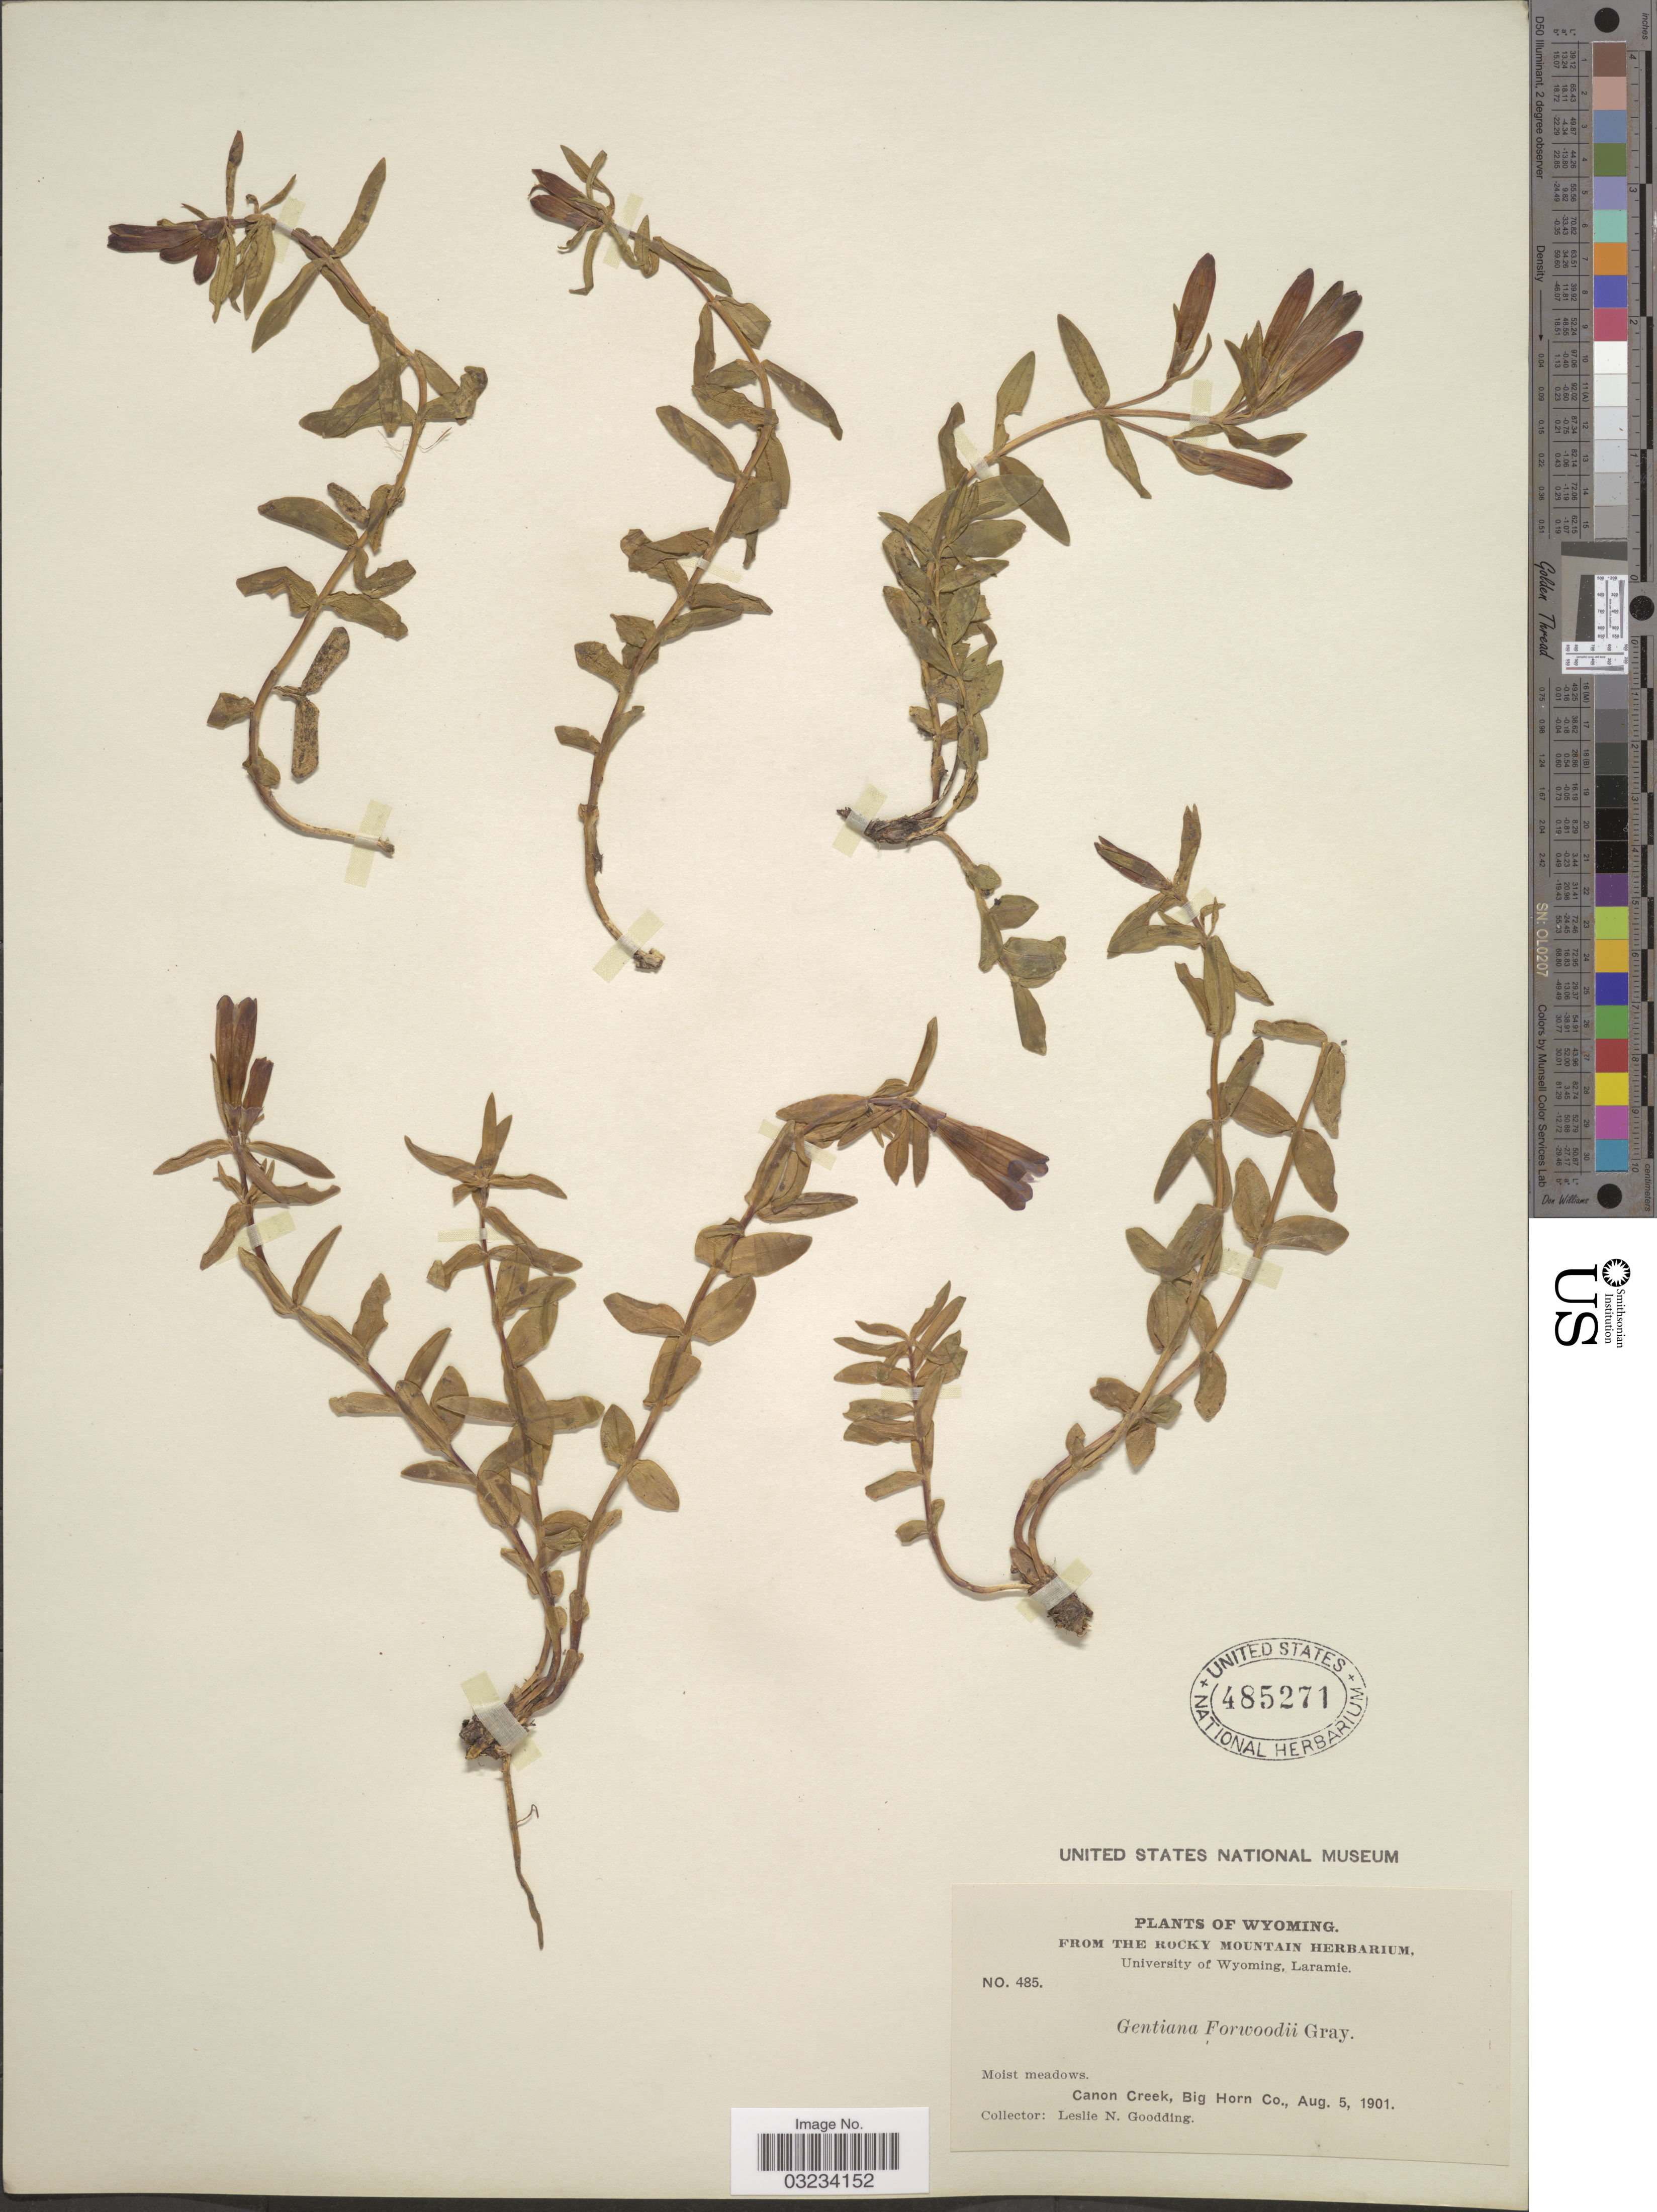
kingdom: Plantae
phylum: Tracheophyta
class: Magnoliopsida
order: Gentianales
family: Gentianaceae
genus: Gentiana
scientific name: Gentiana forwoodii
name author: A. Gray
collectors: L. Gooding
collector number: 485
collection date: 1901-08-05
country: United States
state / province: Wyoming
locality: Canon Creek, Big Horn Co.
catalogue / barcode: US 485271